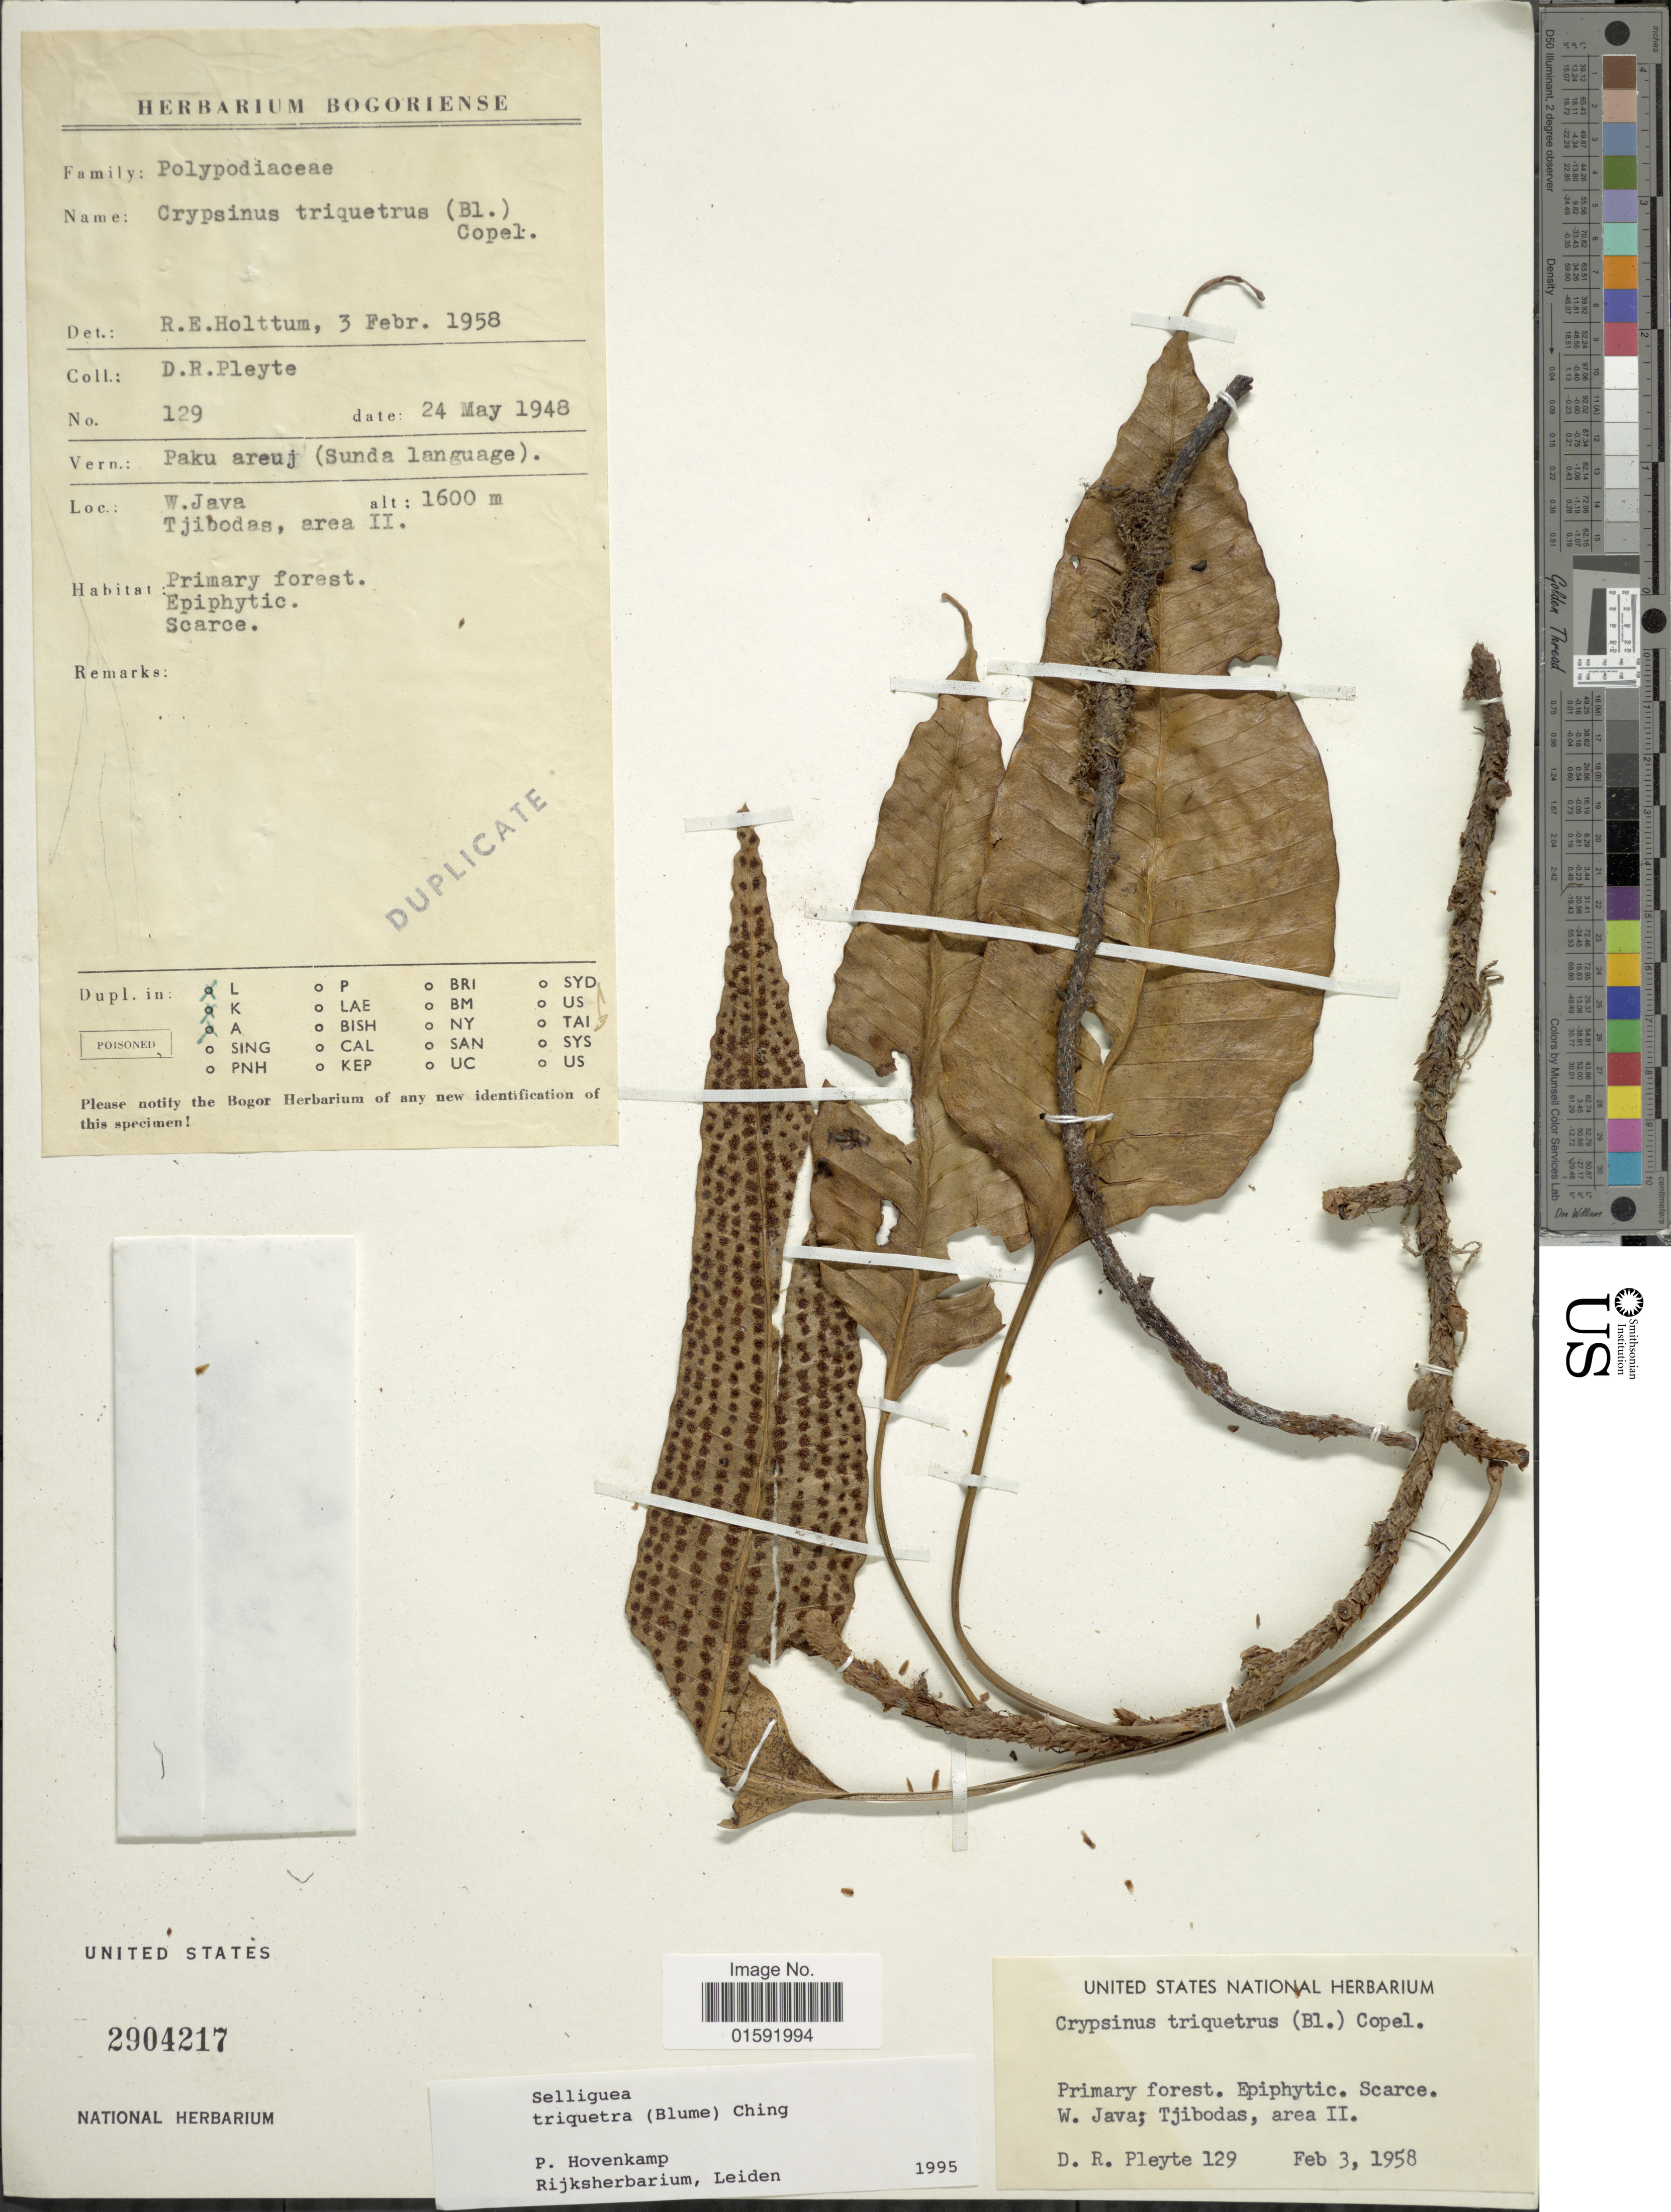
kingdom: Plantae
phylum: Tracheophyta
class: Polypodiopsida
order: Polypodiales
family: Polypodiaceae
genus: Selliguea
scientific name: Selliguea triquetra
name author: (Blume) Ching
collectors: D. Pleyte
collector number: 129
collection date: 1948-05-24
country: Indonesia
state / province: Java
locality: W. Java, Tjibodas, area II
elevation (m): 1600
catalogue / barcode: US 2904217